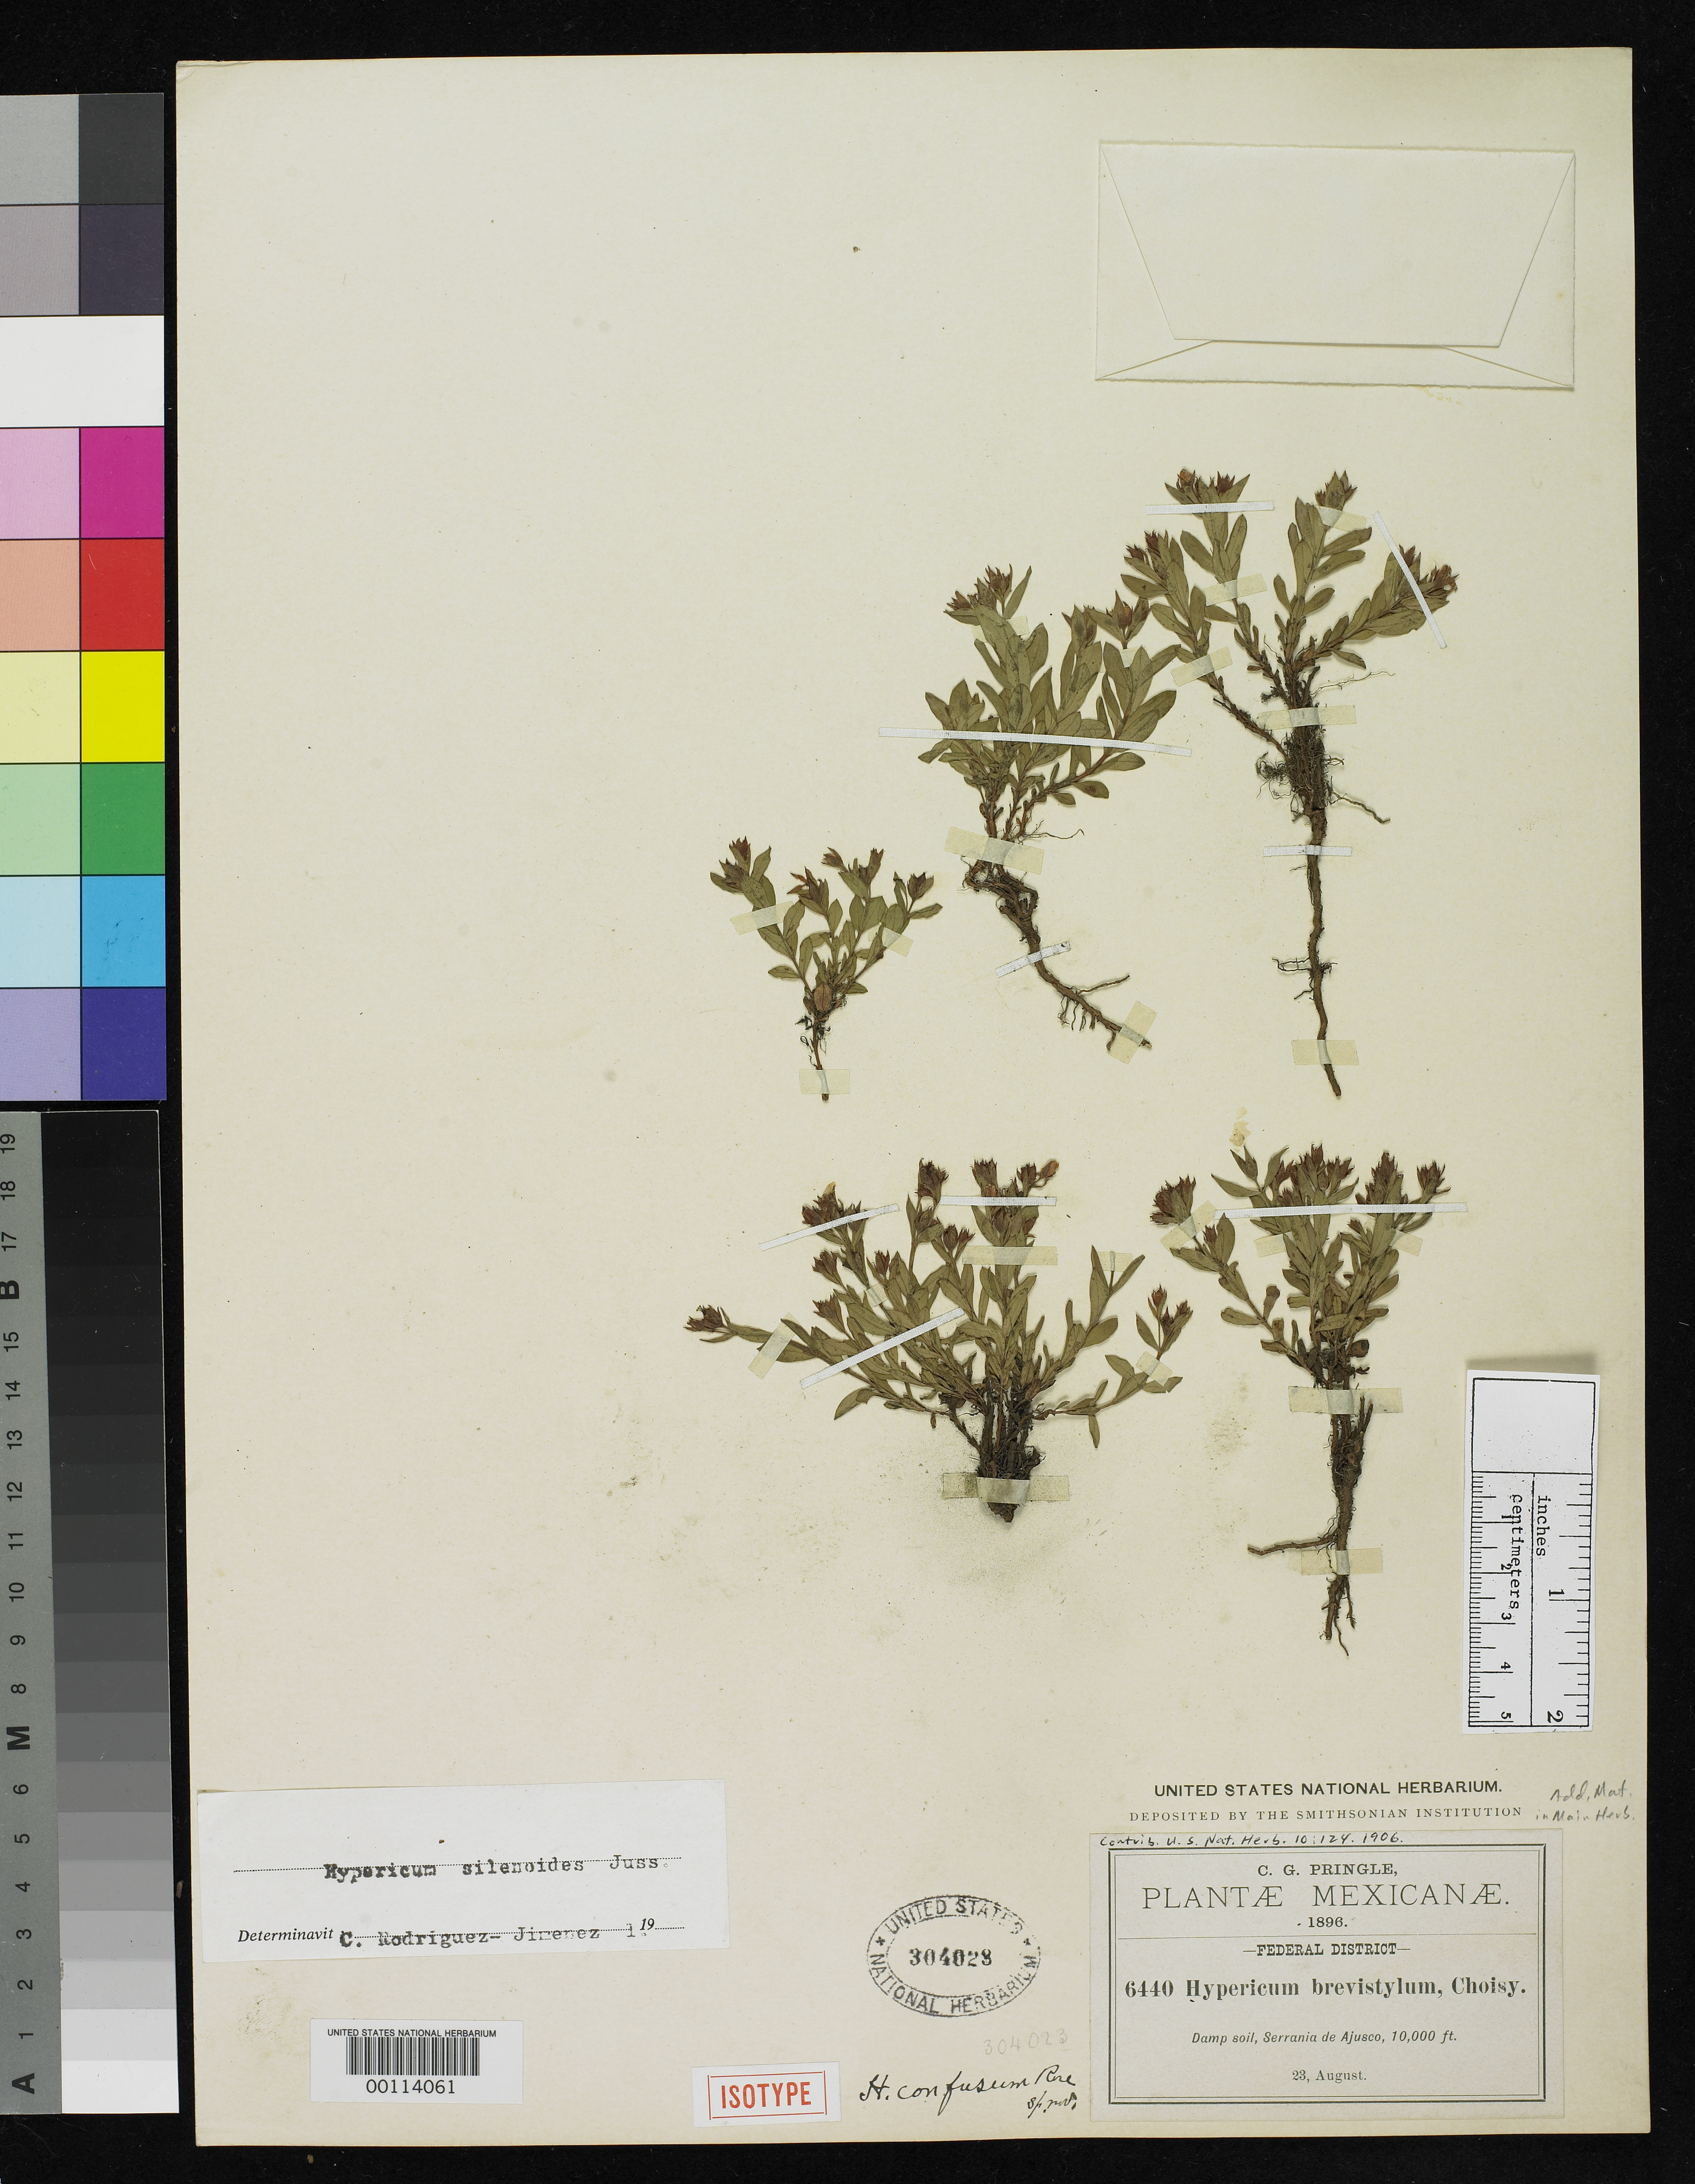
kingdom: Plantae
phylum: Tracheophyta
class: Magnoliopsida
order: Malpighiales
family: Hypericaceae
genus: Hypericum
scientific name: Hypericum confusum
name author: Rose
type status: Holotype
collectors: C. G. Pringle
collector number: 6440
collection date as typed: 23 Aug 1896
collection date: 1896-08-23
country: Mexico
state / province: Distrito Federal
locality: Serra Nio de Ajusco.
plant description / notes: USNH sheet number stamp smudged, cited in protologue as "304028" but apparently be 304023.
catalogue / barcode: US 304023